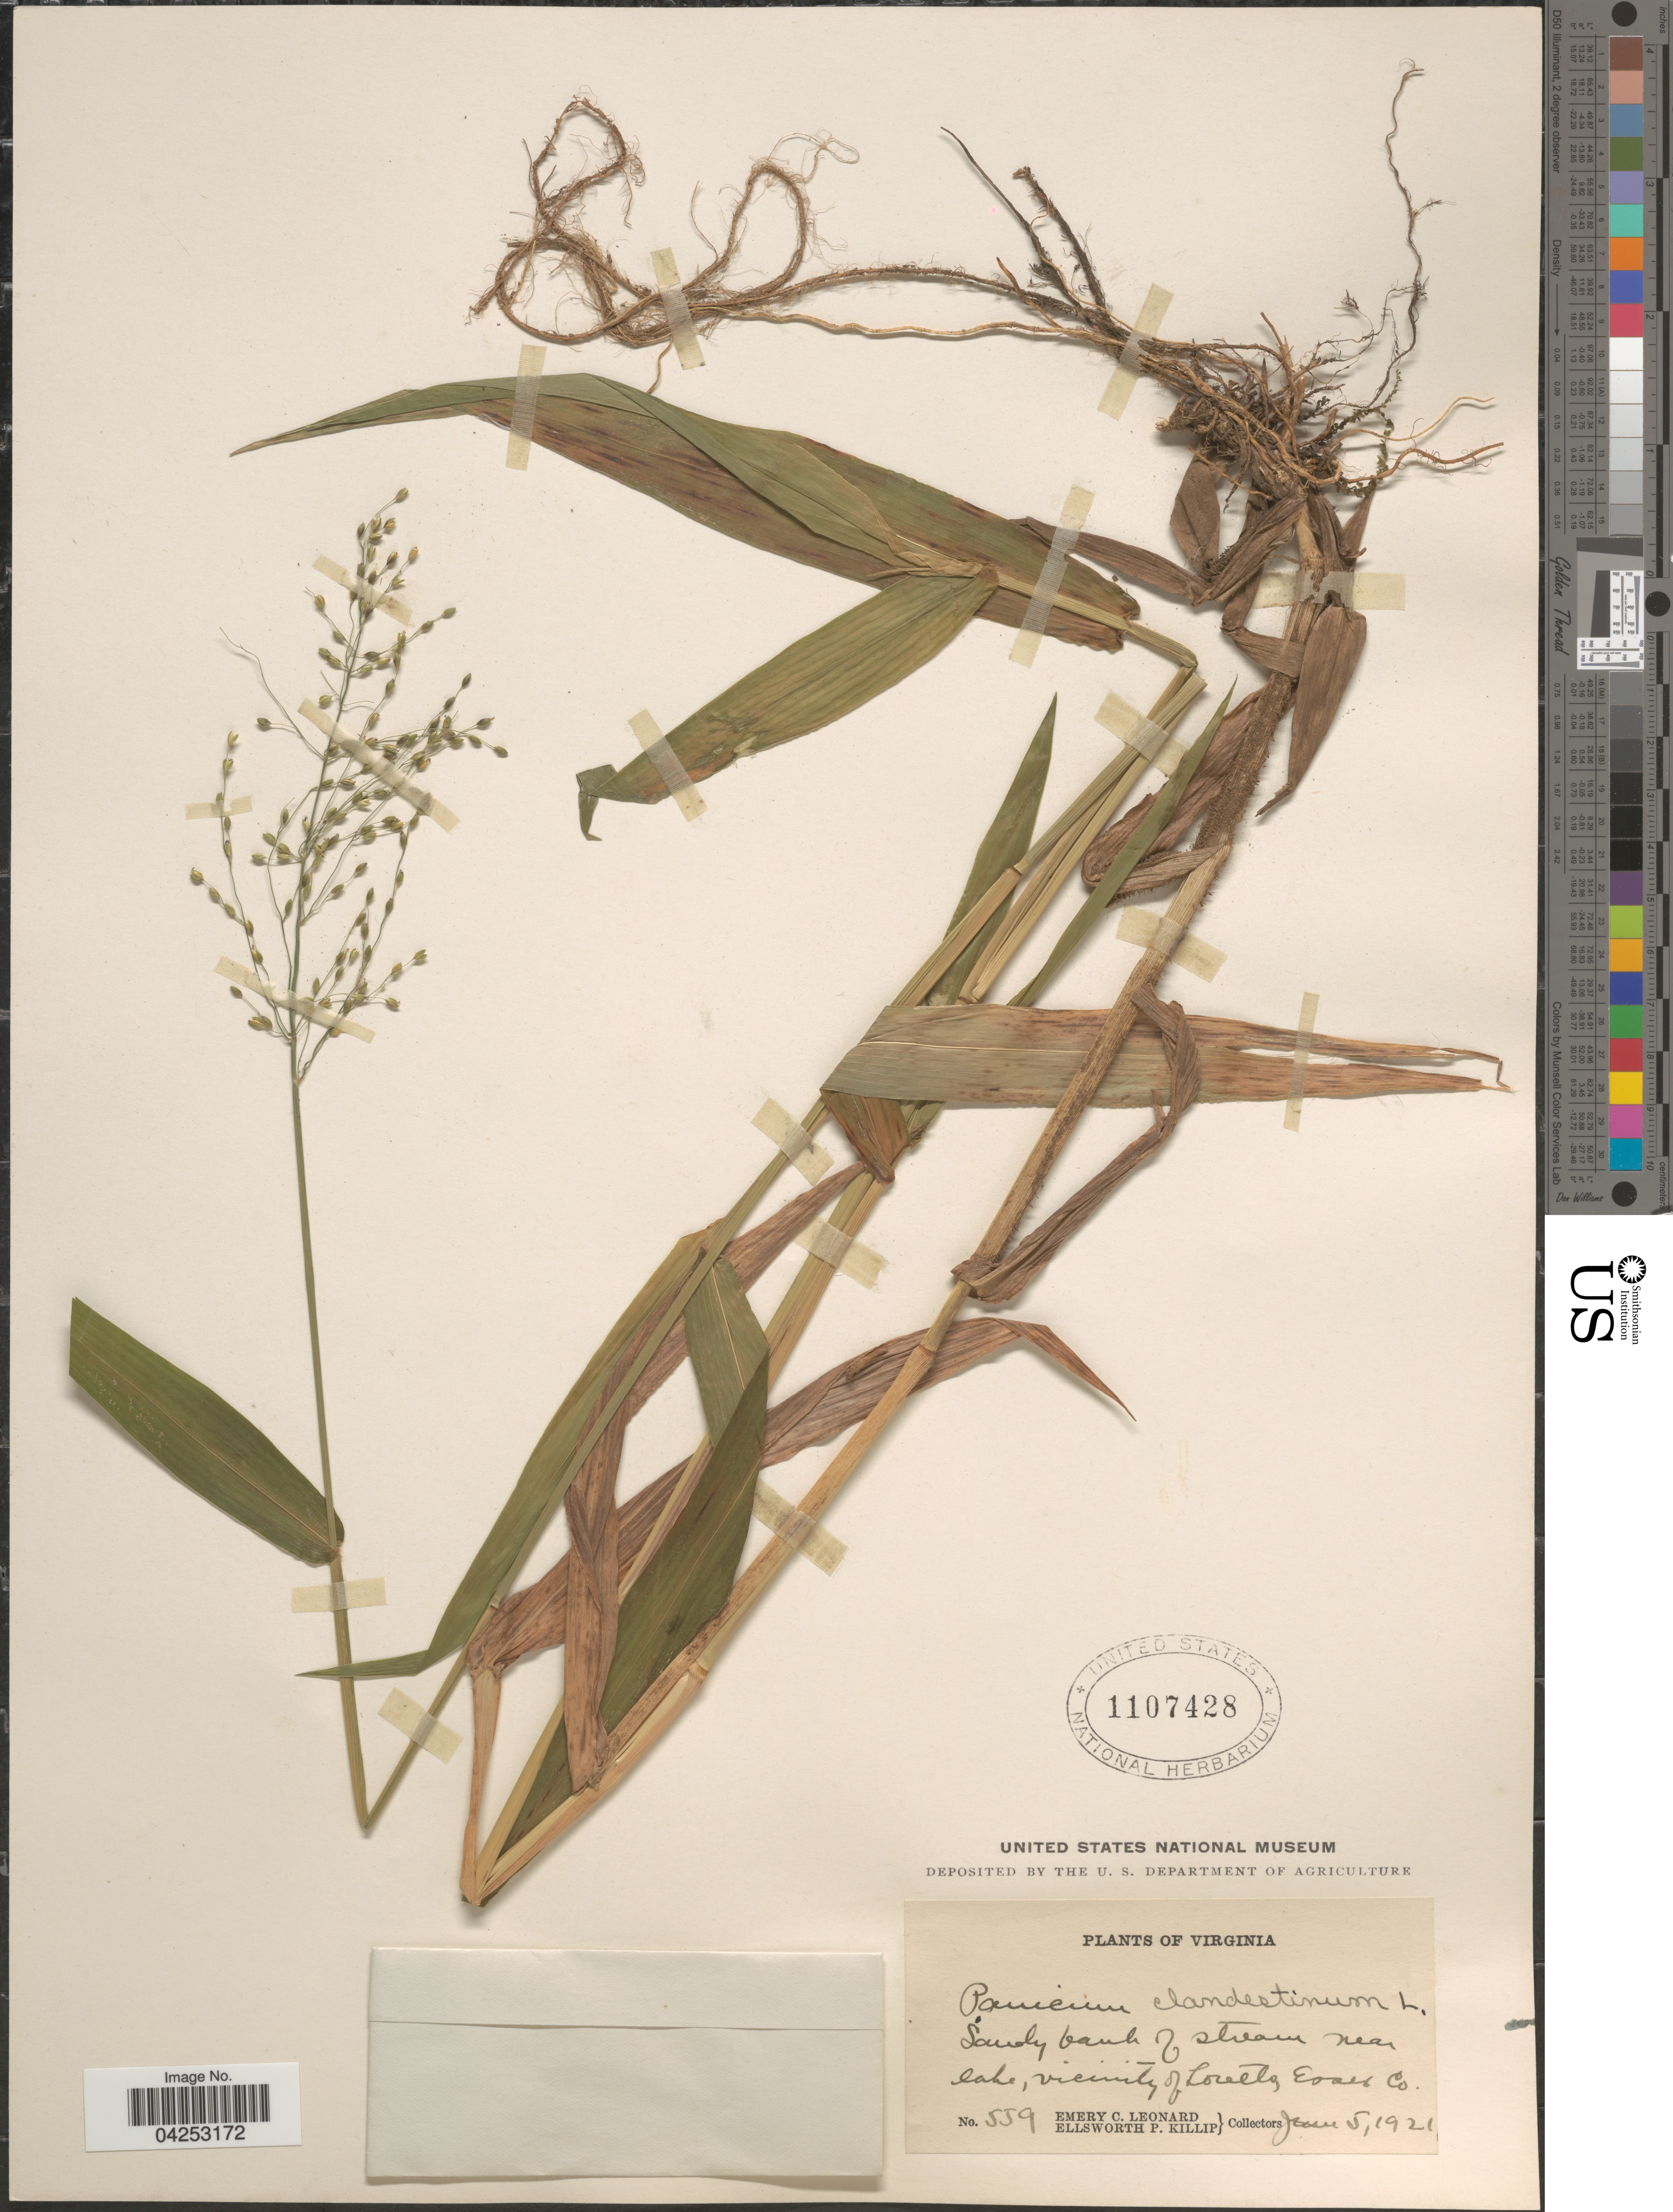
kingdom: Plantae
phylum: Tracheophyta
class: Liliopsida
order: Poales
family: Poaceae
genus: Dichanthelium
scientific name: Dichanthelium clandestinum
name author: (L.) Gould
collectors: E. C. Leonard & E. P. Killip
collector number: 559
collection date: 1921-06-05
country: United States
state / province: Virginia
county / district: Essex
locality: Sandy bank of stream near lake, vicinity of Loretto, Essex Co.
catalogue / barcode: US 1107428